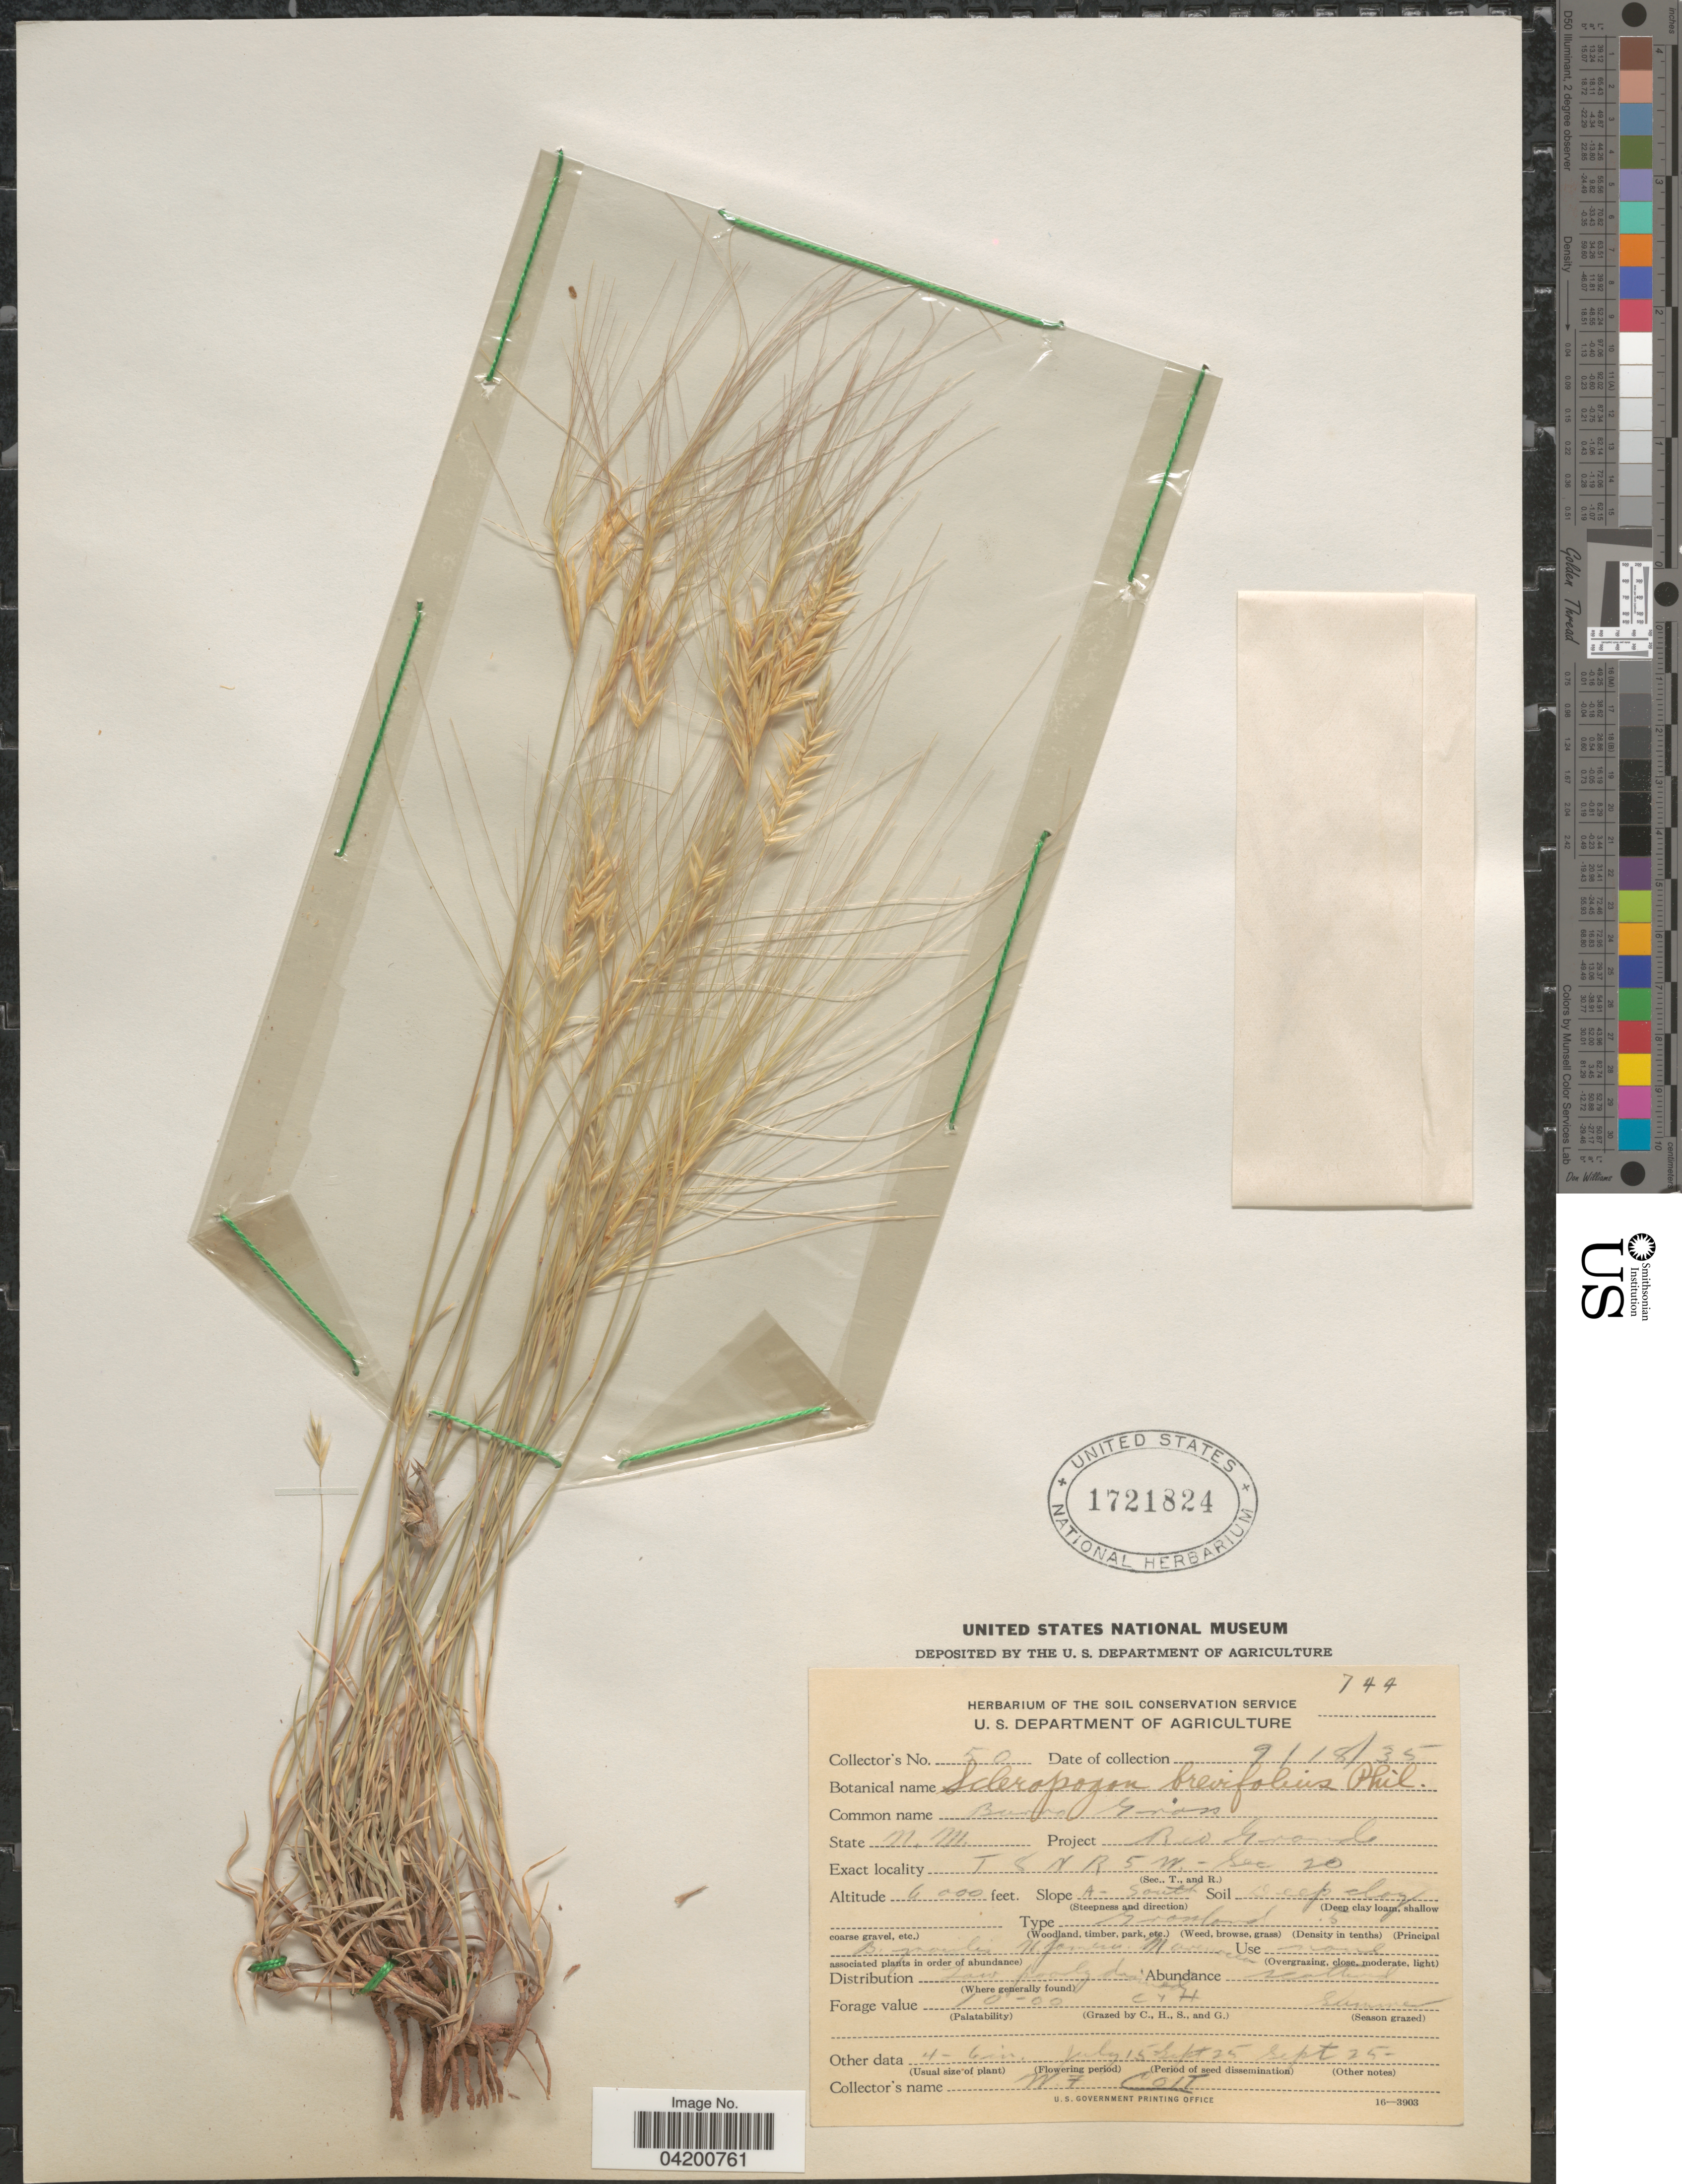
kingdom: Plantae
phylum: Tracheophyta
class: Liliopsida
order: Poales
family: Poaceae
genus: Scleropogon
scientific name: Scleropogon brevifolius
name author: Phil.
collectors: W. Colt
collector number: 50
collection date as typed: Transcribed d/m/y: 18/9/35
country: United States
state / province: New Mexico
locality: Project Rio Grande. T 8 N R 5 W.- Sec 20. Slope A-South.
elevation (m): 1829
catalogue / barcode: US 1721824